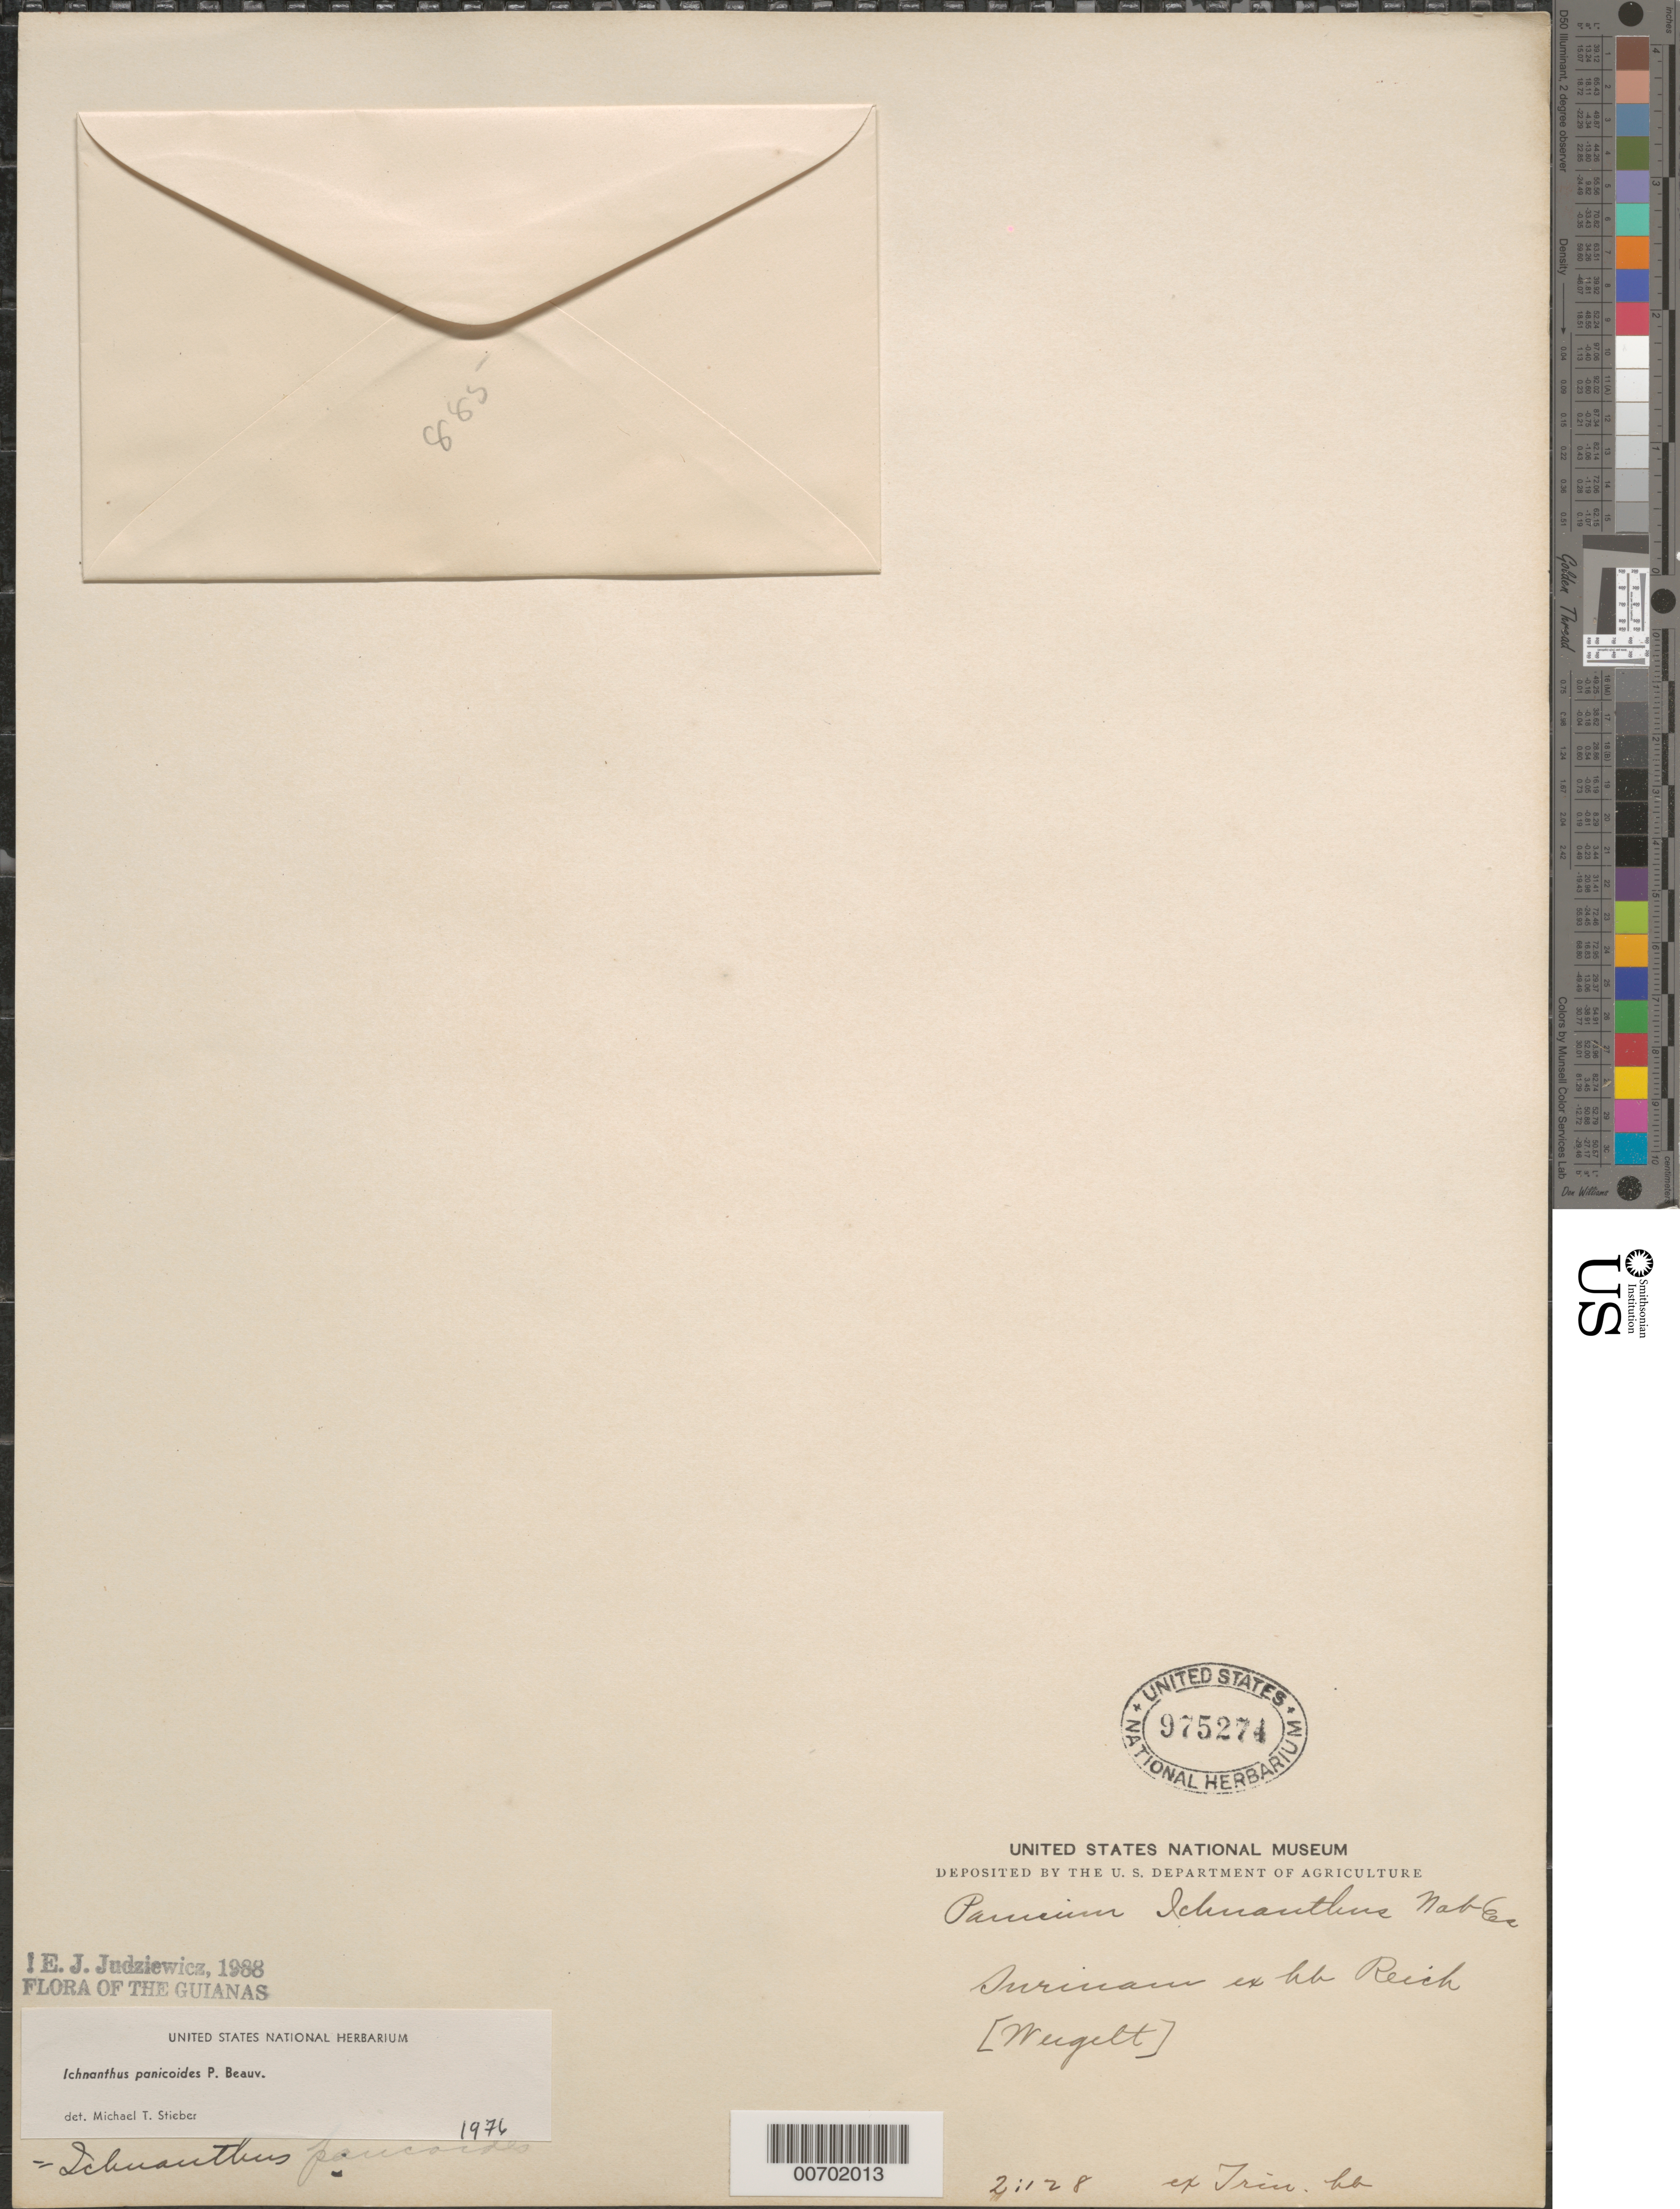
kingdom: Plantae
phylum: Tracheophyta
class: Liliopsida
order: Poales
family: Poaceae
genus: Ichnanthus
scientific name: Ichnanthus panicoides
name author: P. Beauv.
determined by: Stieber, M. T.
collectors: -. Weigelt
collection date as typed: s.d.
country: Suriname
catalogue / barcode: US 975274